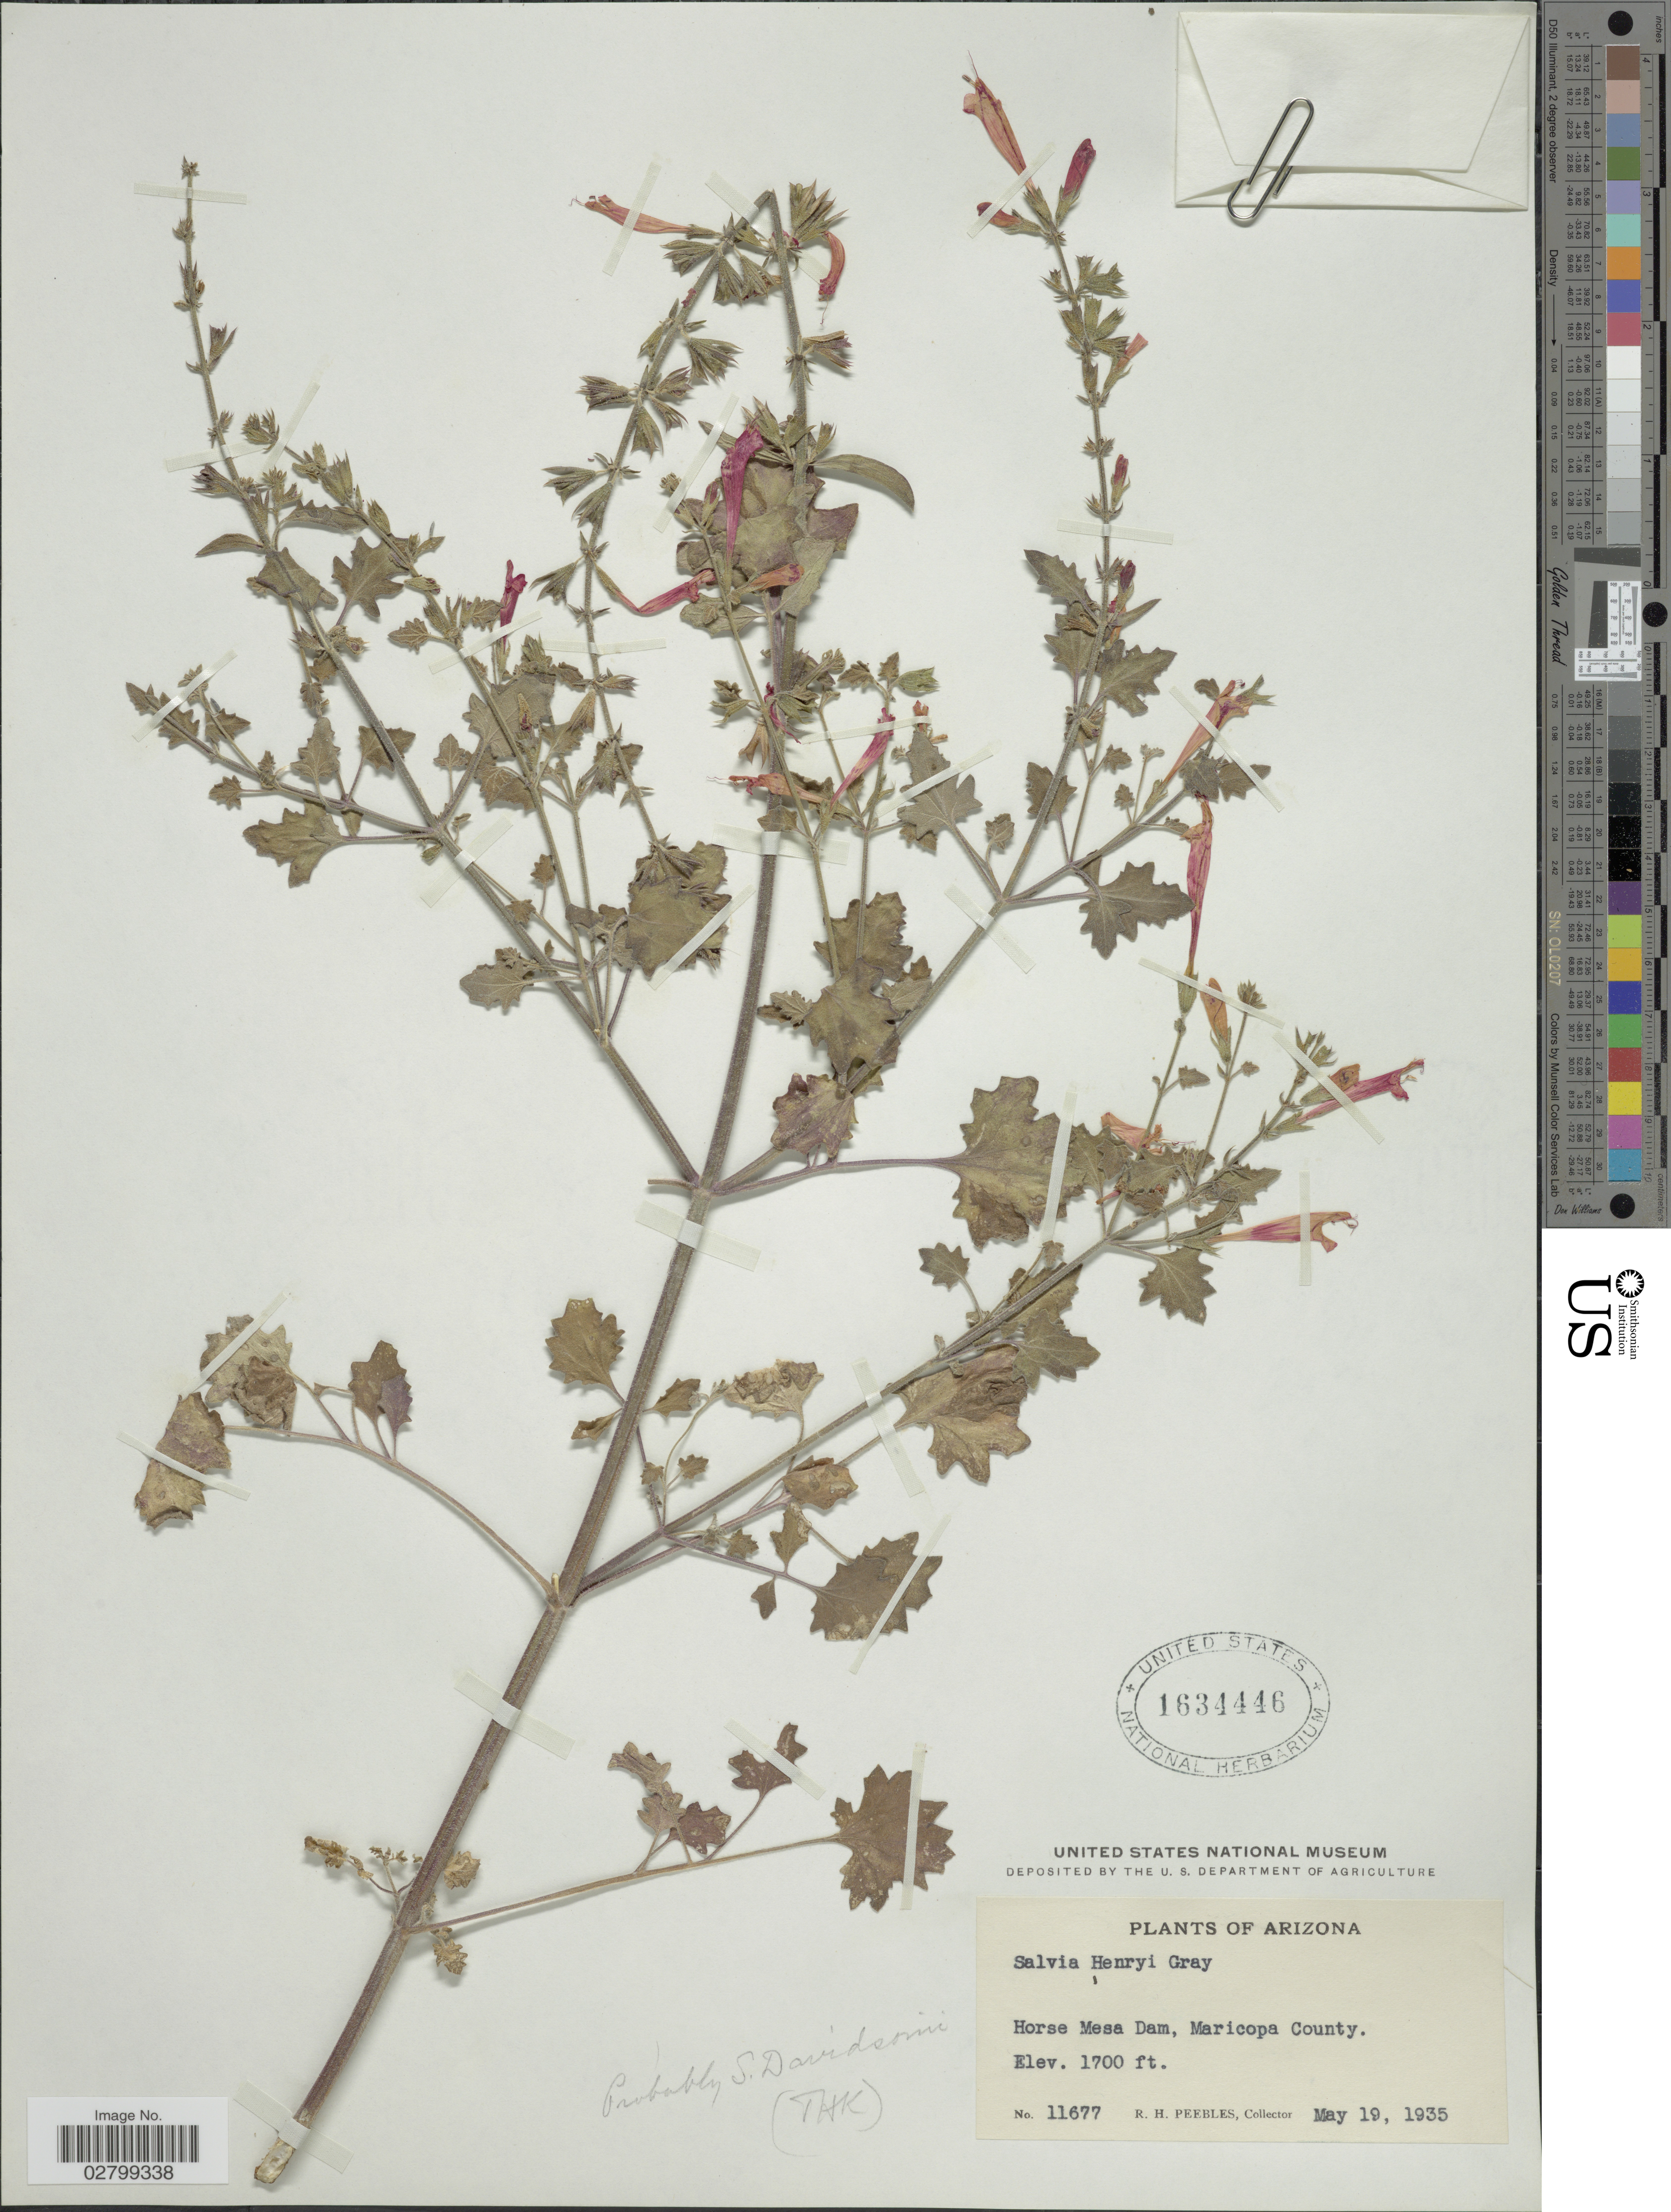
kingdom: Plantae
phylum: Tracheophyta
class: Magnoliopsida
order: Lamiales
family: Lamiaceae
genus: Salvia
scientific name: Salvia davidsonii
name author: Greenm.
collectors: R. H. Peebles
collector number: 11677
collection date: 1935-05-19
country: United States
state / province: Arizona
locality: Horse Mesa Dam, Maricopa County.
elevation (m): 518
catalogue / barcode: US 1634446